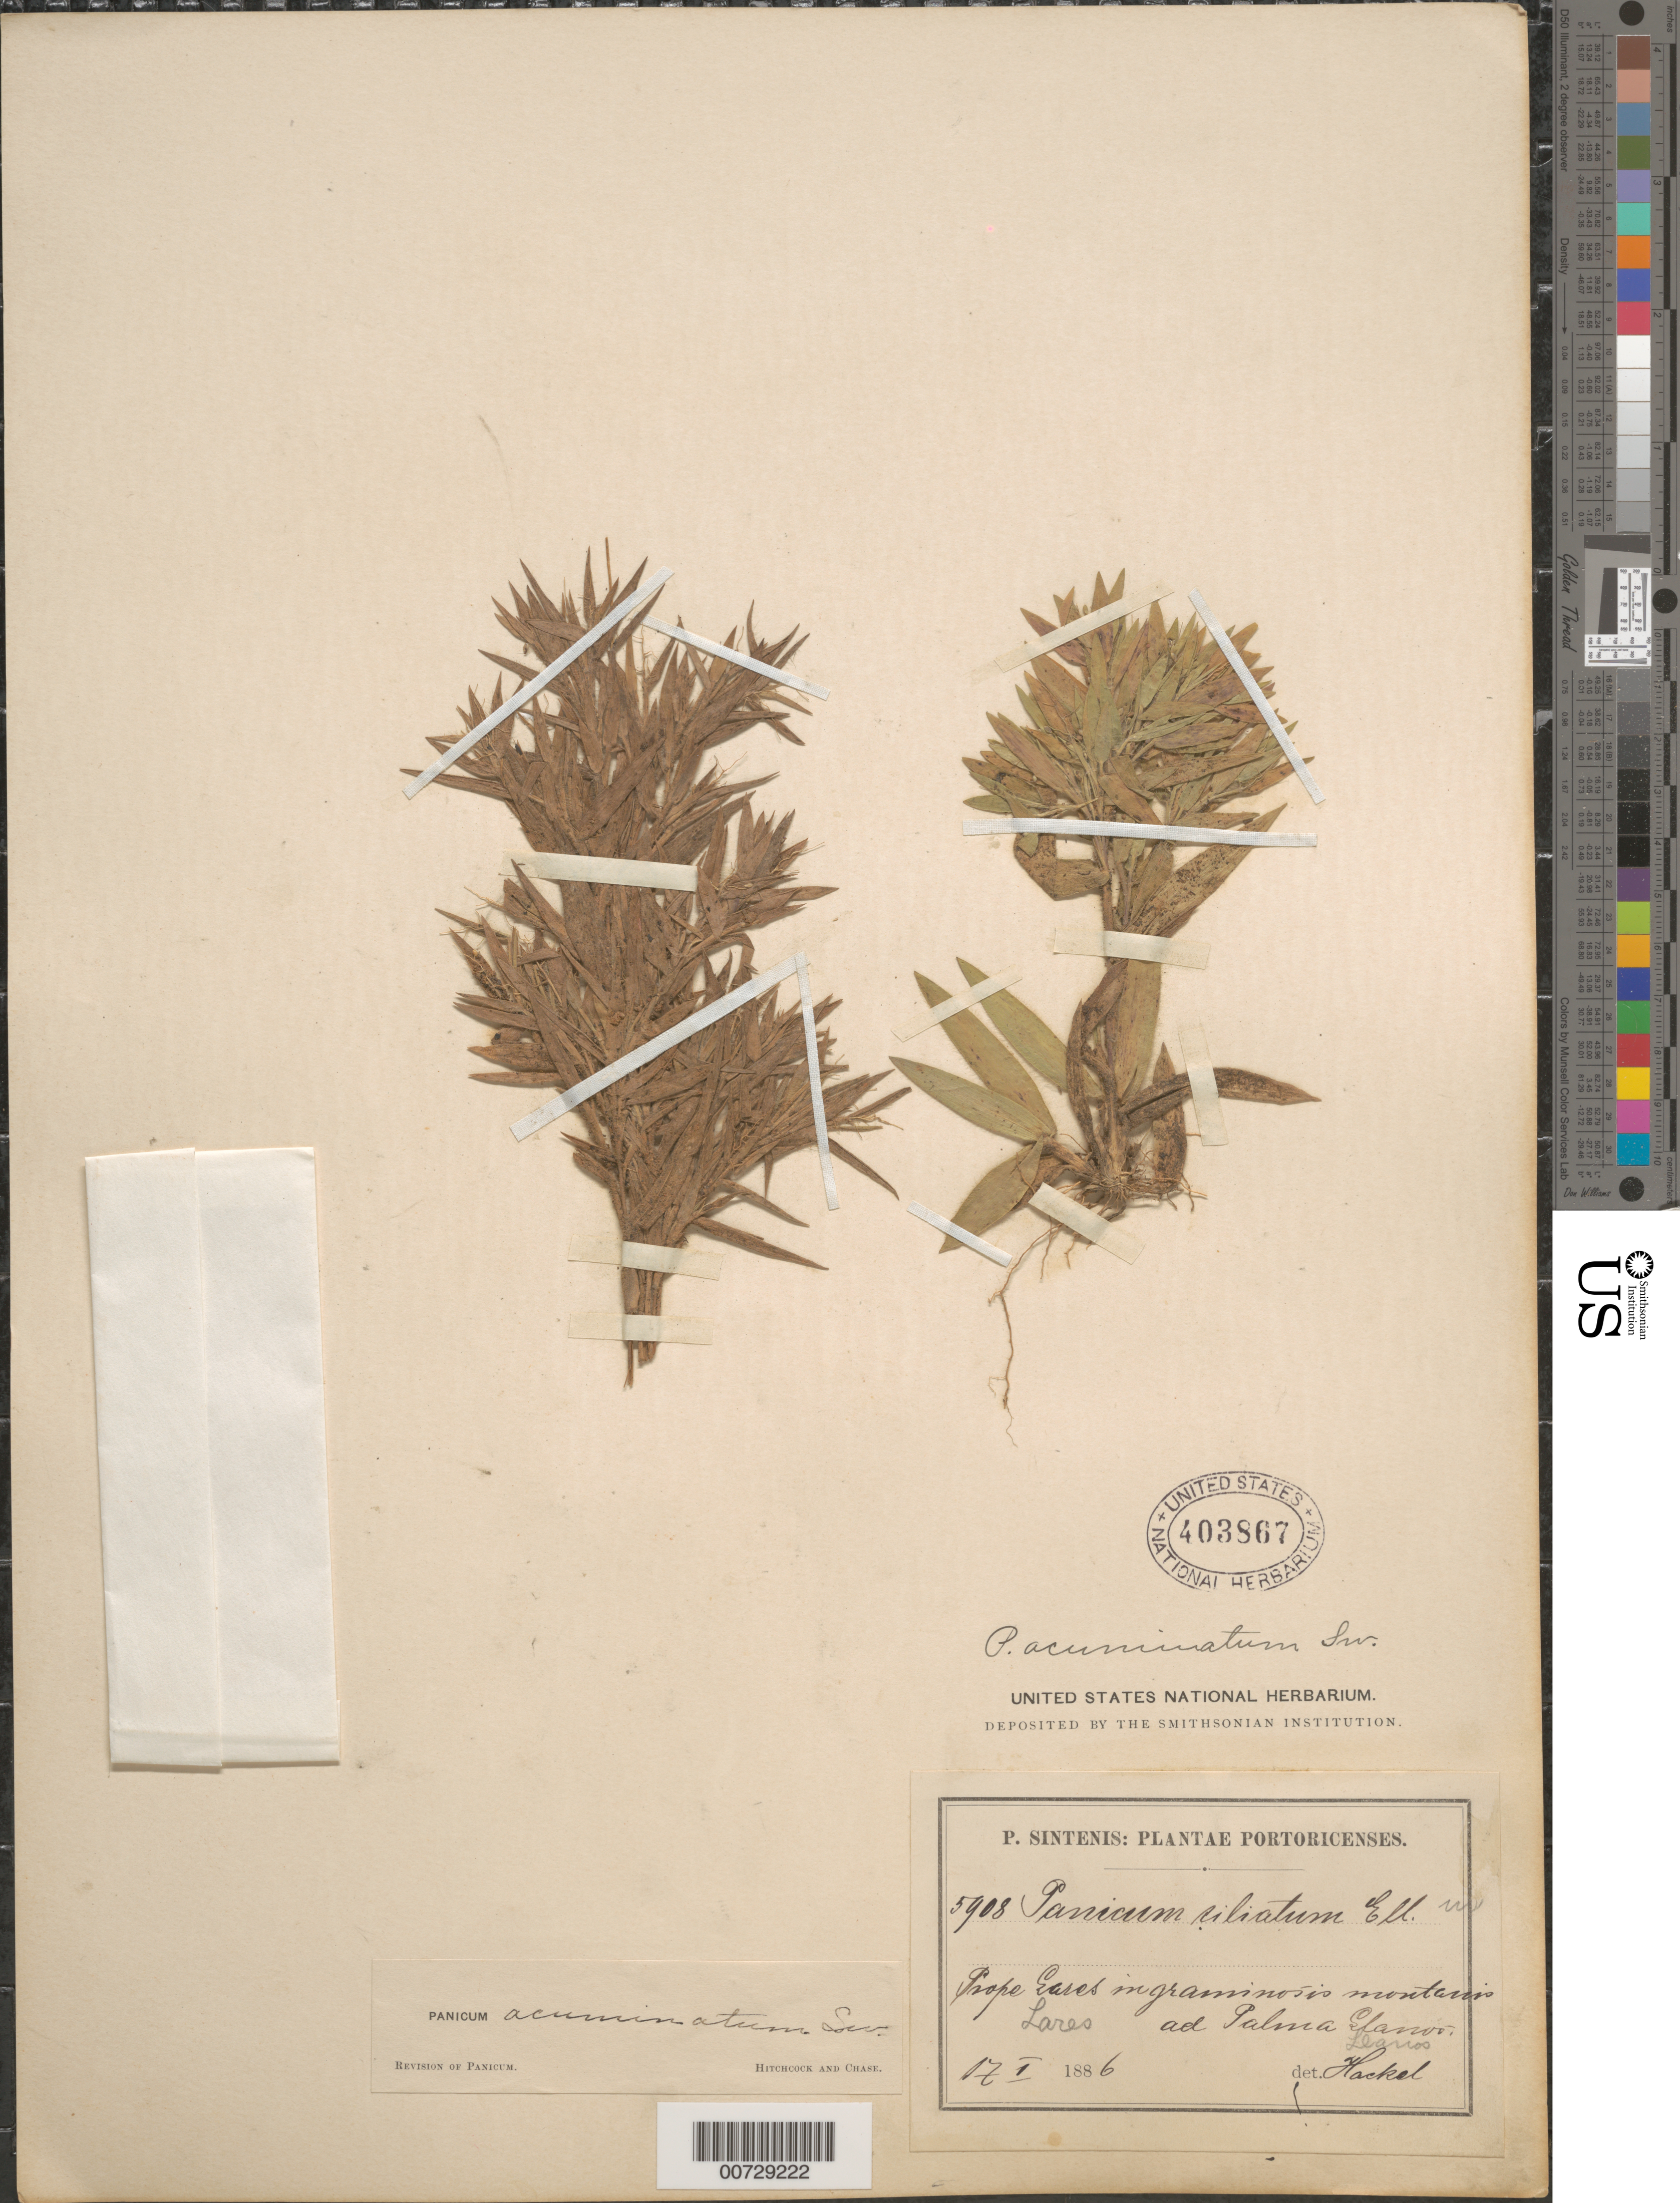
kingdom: Plantae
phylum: Tracheophyta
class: Liliopsida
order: Poales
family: Poaceae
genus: Dichanthelium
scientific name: Dichanthelium acuminatum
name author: (Sw.) Gould & C.A. Clark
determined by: Hitchcock, Albert S.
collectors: P. Sintenis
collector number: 5908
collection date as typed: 17 Jan 1886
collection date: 1886-01-17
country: Puerto Rico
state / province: Lares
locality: Prope Lares, ad Palina Llano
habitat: In graminosis montanis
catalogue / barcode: US 403867